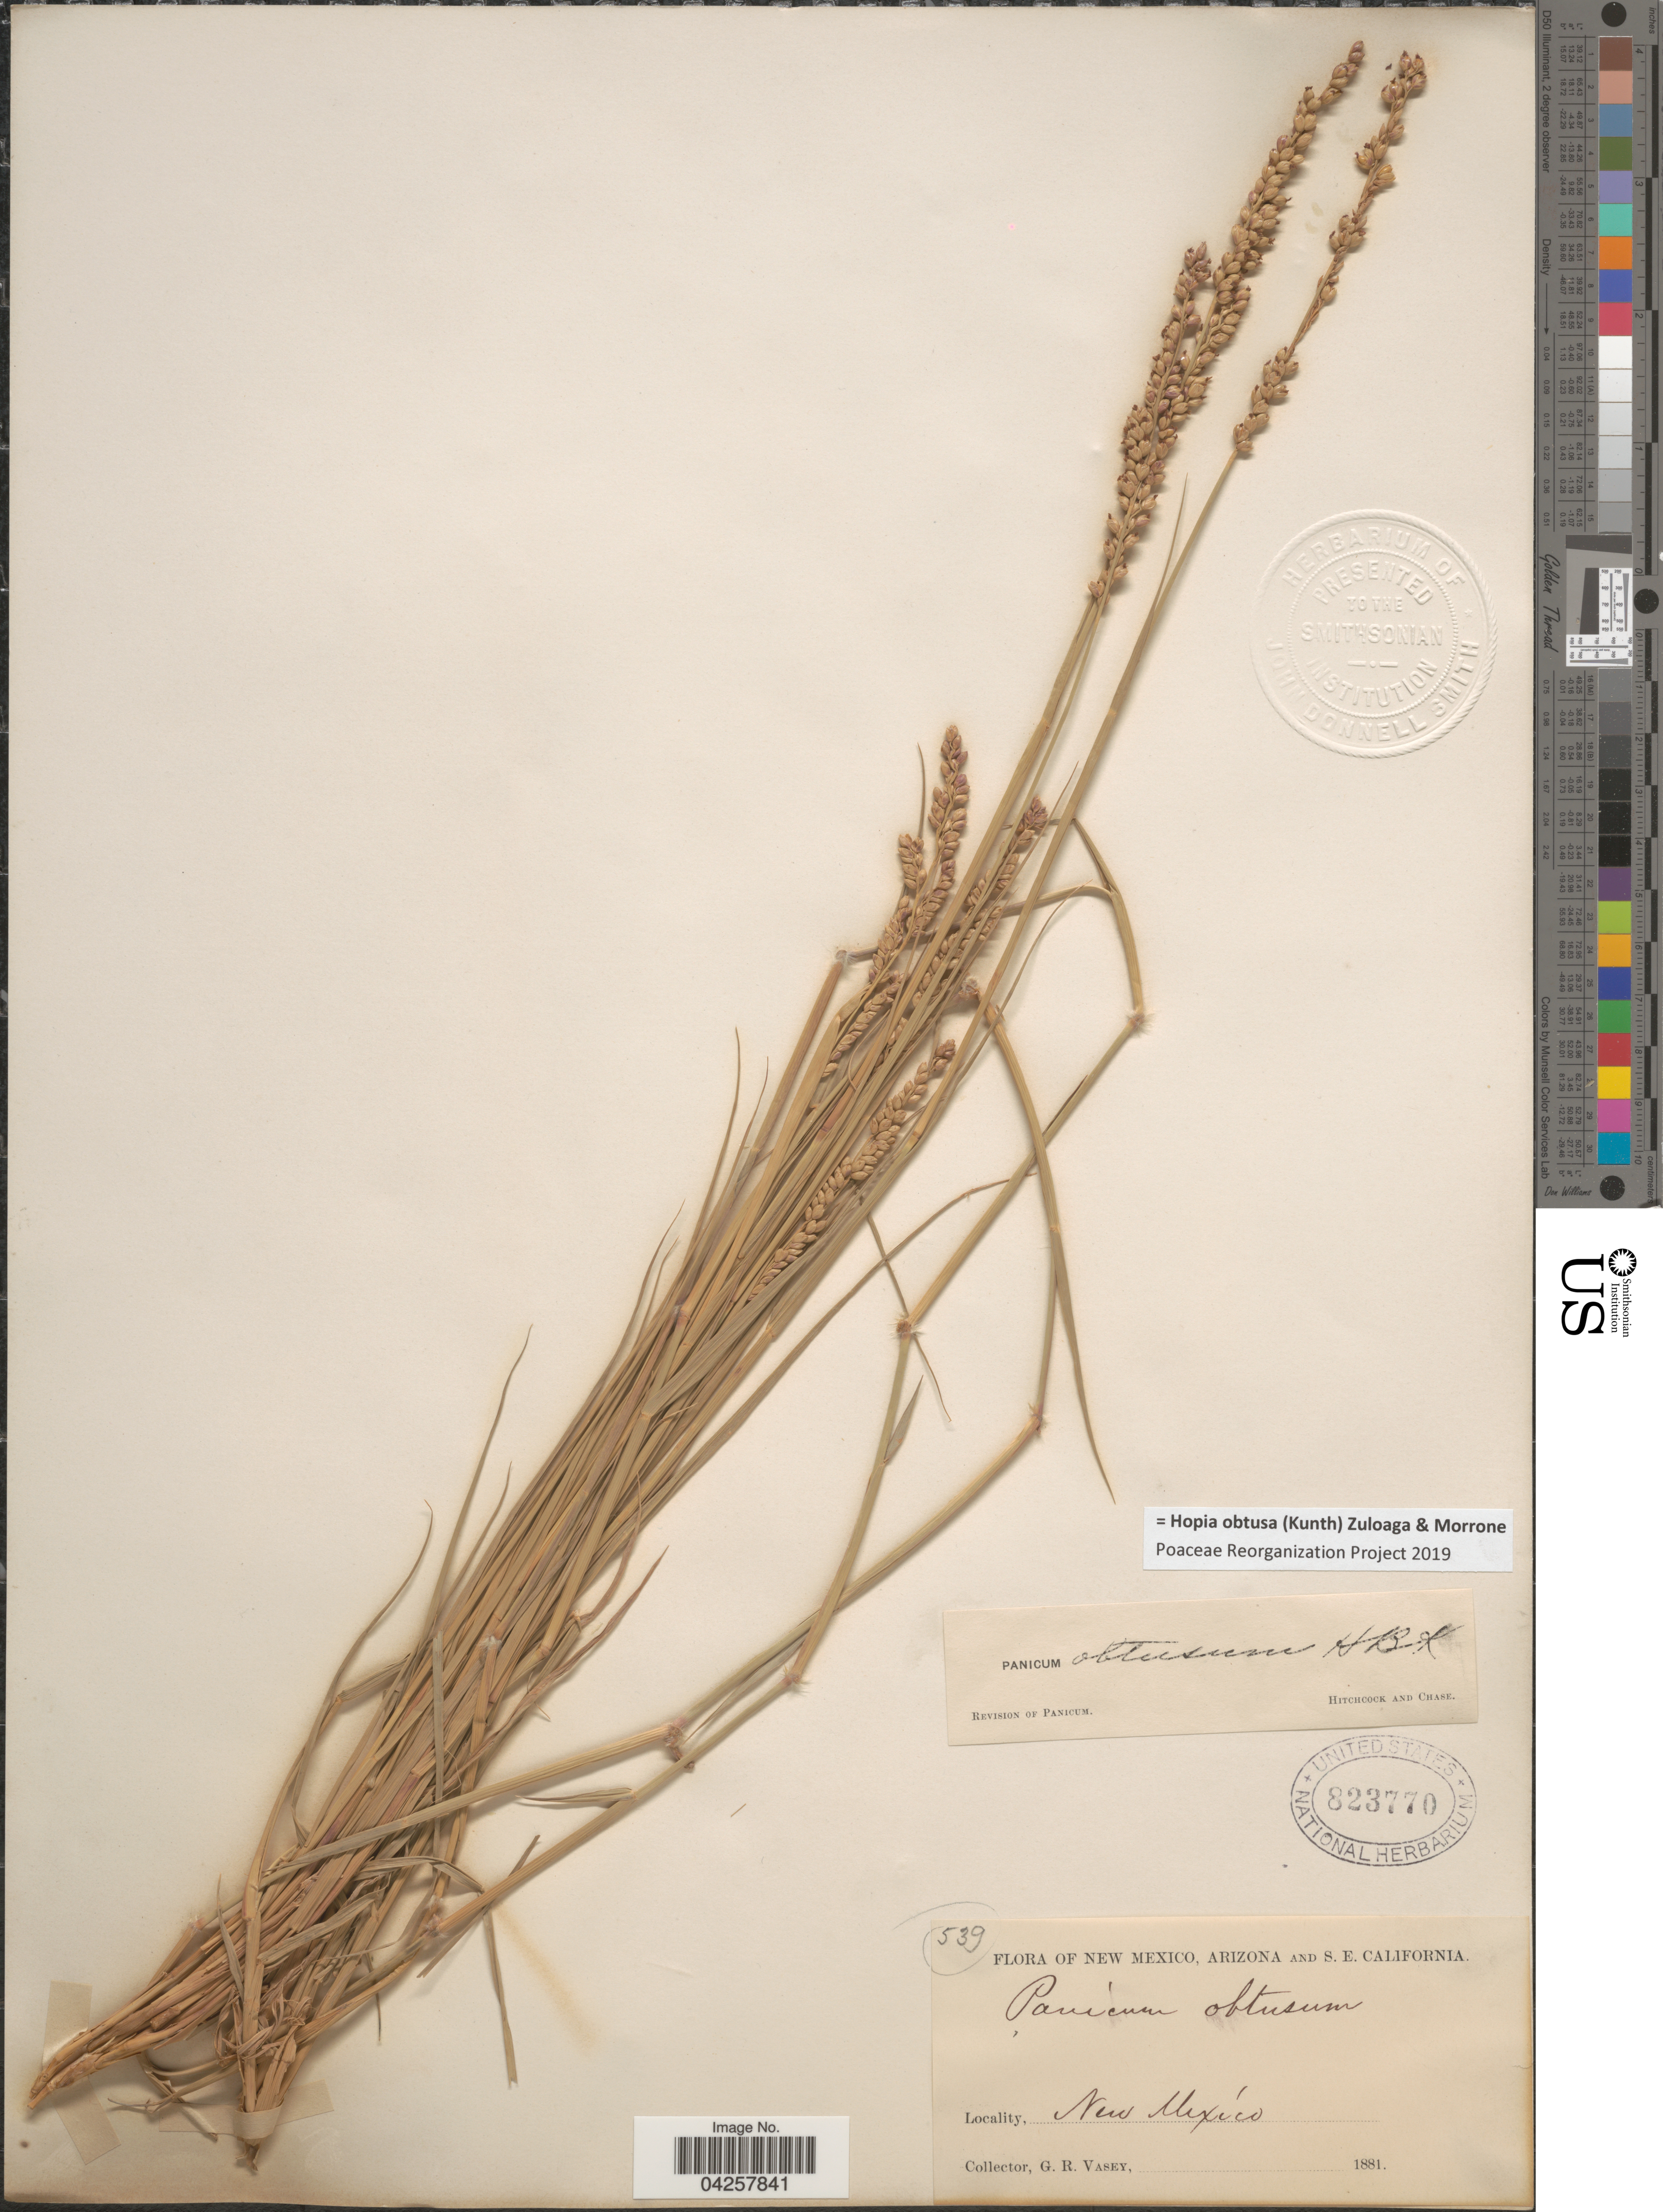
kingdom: Plantae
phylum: Tracheophyta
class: Liliopsida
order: Poales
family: Poaceae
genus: Hopia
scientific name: Hopia obtusa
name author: (Kunth) Zuloaga & Morrone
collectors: G. R. Vasey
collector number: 539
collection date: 1881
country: United States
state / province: New Mexico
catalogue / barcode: US 823770